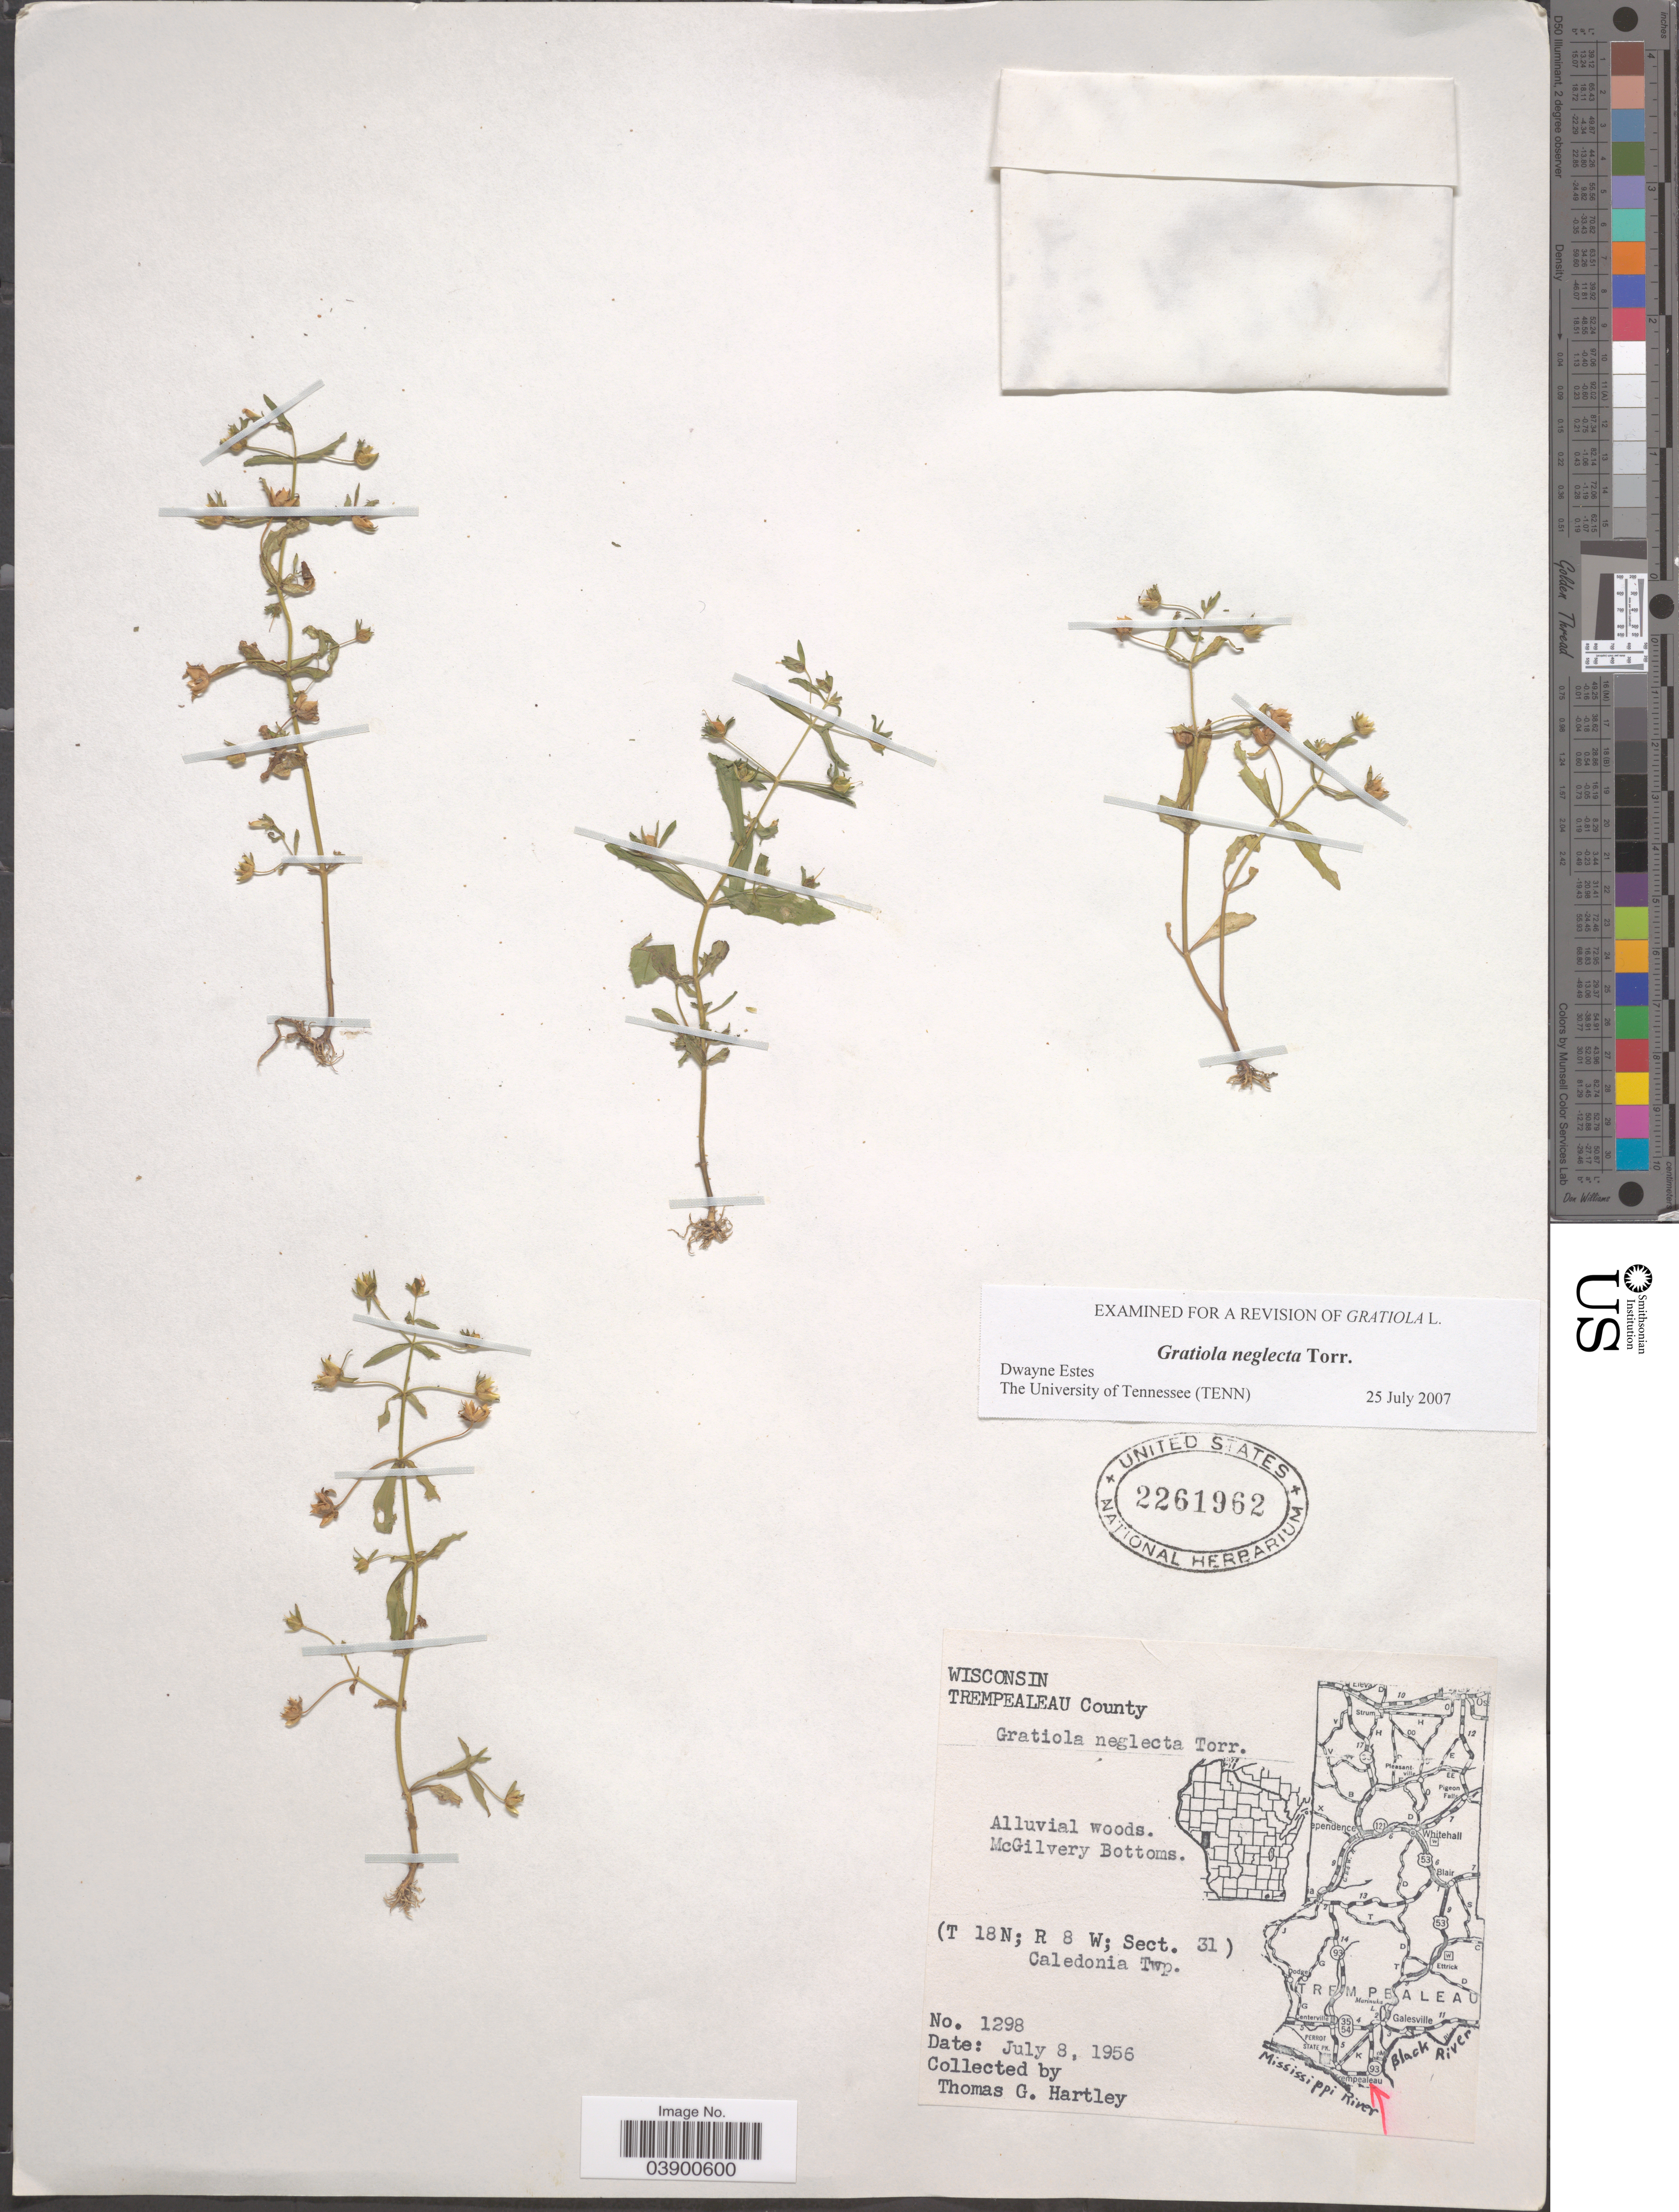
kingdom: Plantae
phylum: Tracheophyta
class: Magnoliopsida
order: Lamiales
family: Plantaginaceae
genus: Gratiola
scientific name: Gratiola neglecta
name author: Torr.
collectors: T. G. Hartley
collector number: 1298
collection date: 1956-07-08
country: United States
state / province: Wisconsin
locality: Trempealeau County. McGilvery Bottoms. (T. 18N; R 8 W; Sect. 31). Caledonia Twp.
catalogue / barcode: US 2261962